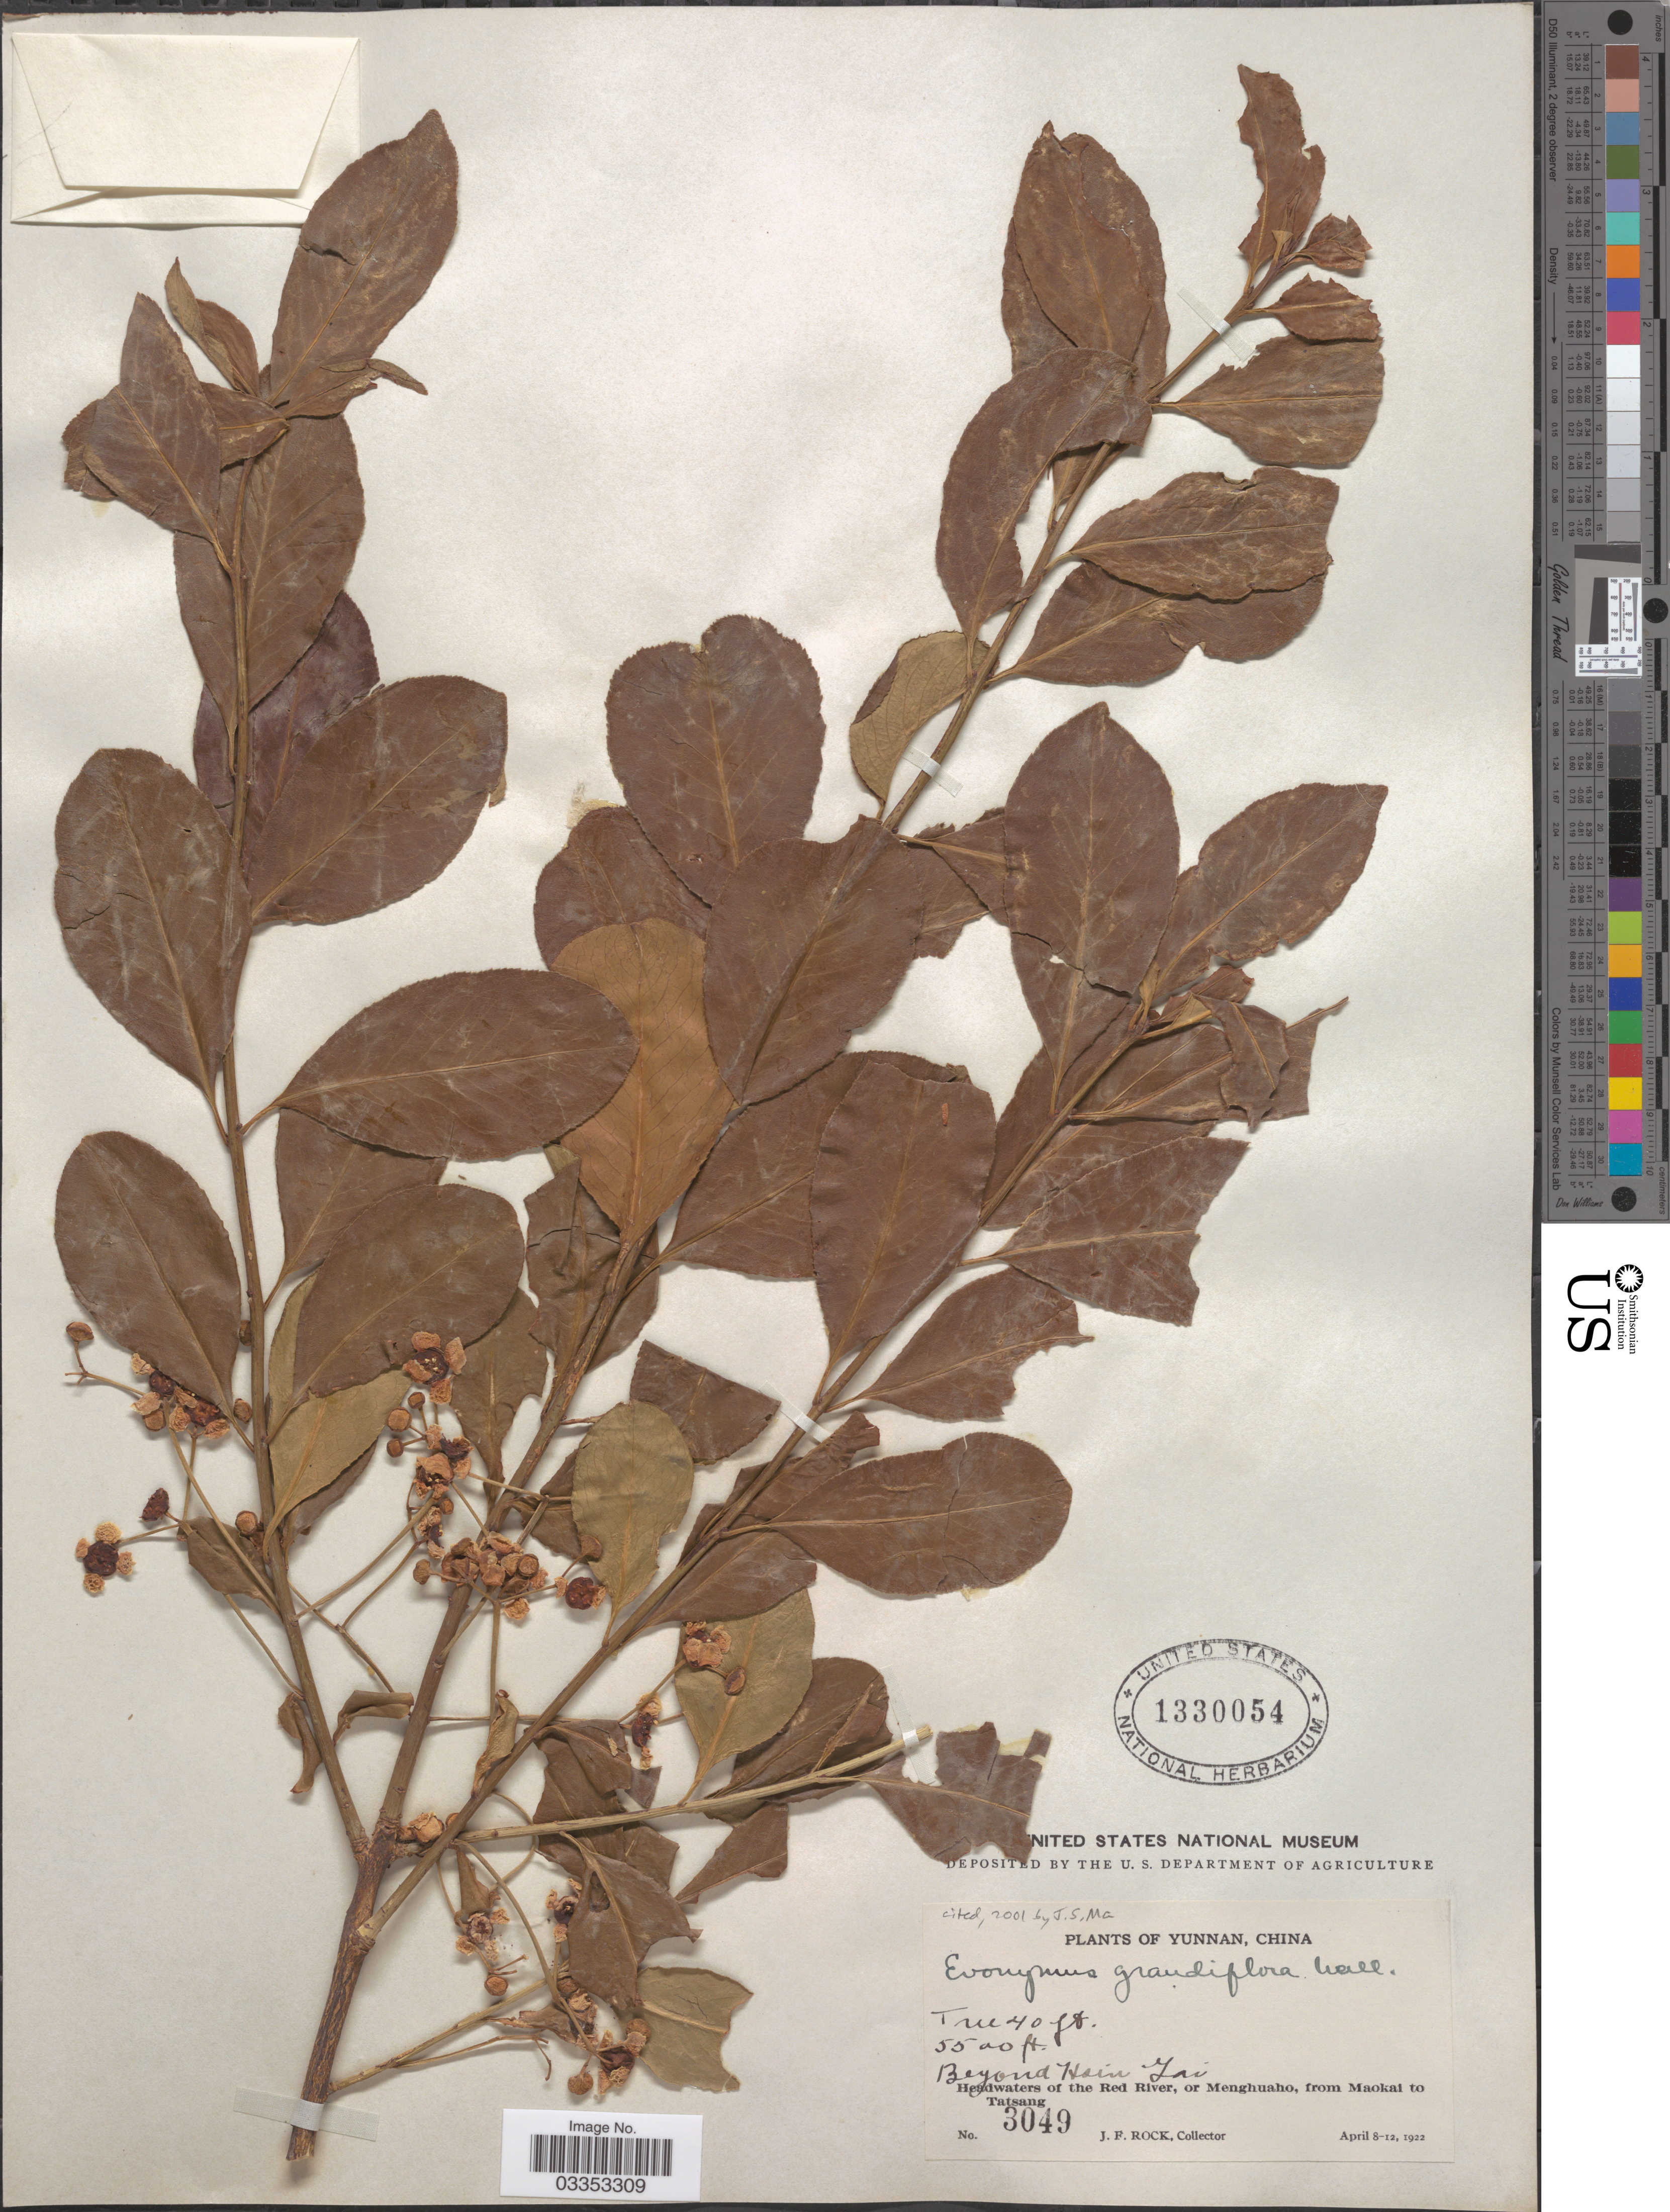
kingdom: Plantae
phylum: Tracheophyta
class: Magnoliopsida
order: Celastrales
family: Celastraceae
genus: Euonymus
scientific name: Euonymus grandiflorus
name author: Wall.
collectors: J. Rock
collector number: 3049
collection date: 1922-04-08/1922-04-12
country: China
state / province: Yunnan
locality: Beyond Hsin Yai. Headwaters of the Red River, or Menghuaho, from Maokai to Tatsang.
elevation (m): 1676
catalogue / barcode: US 1330054